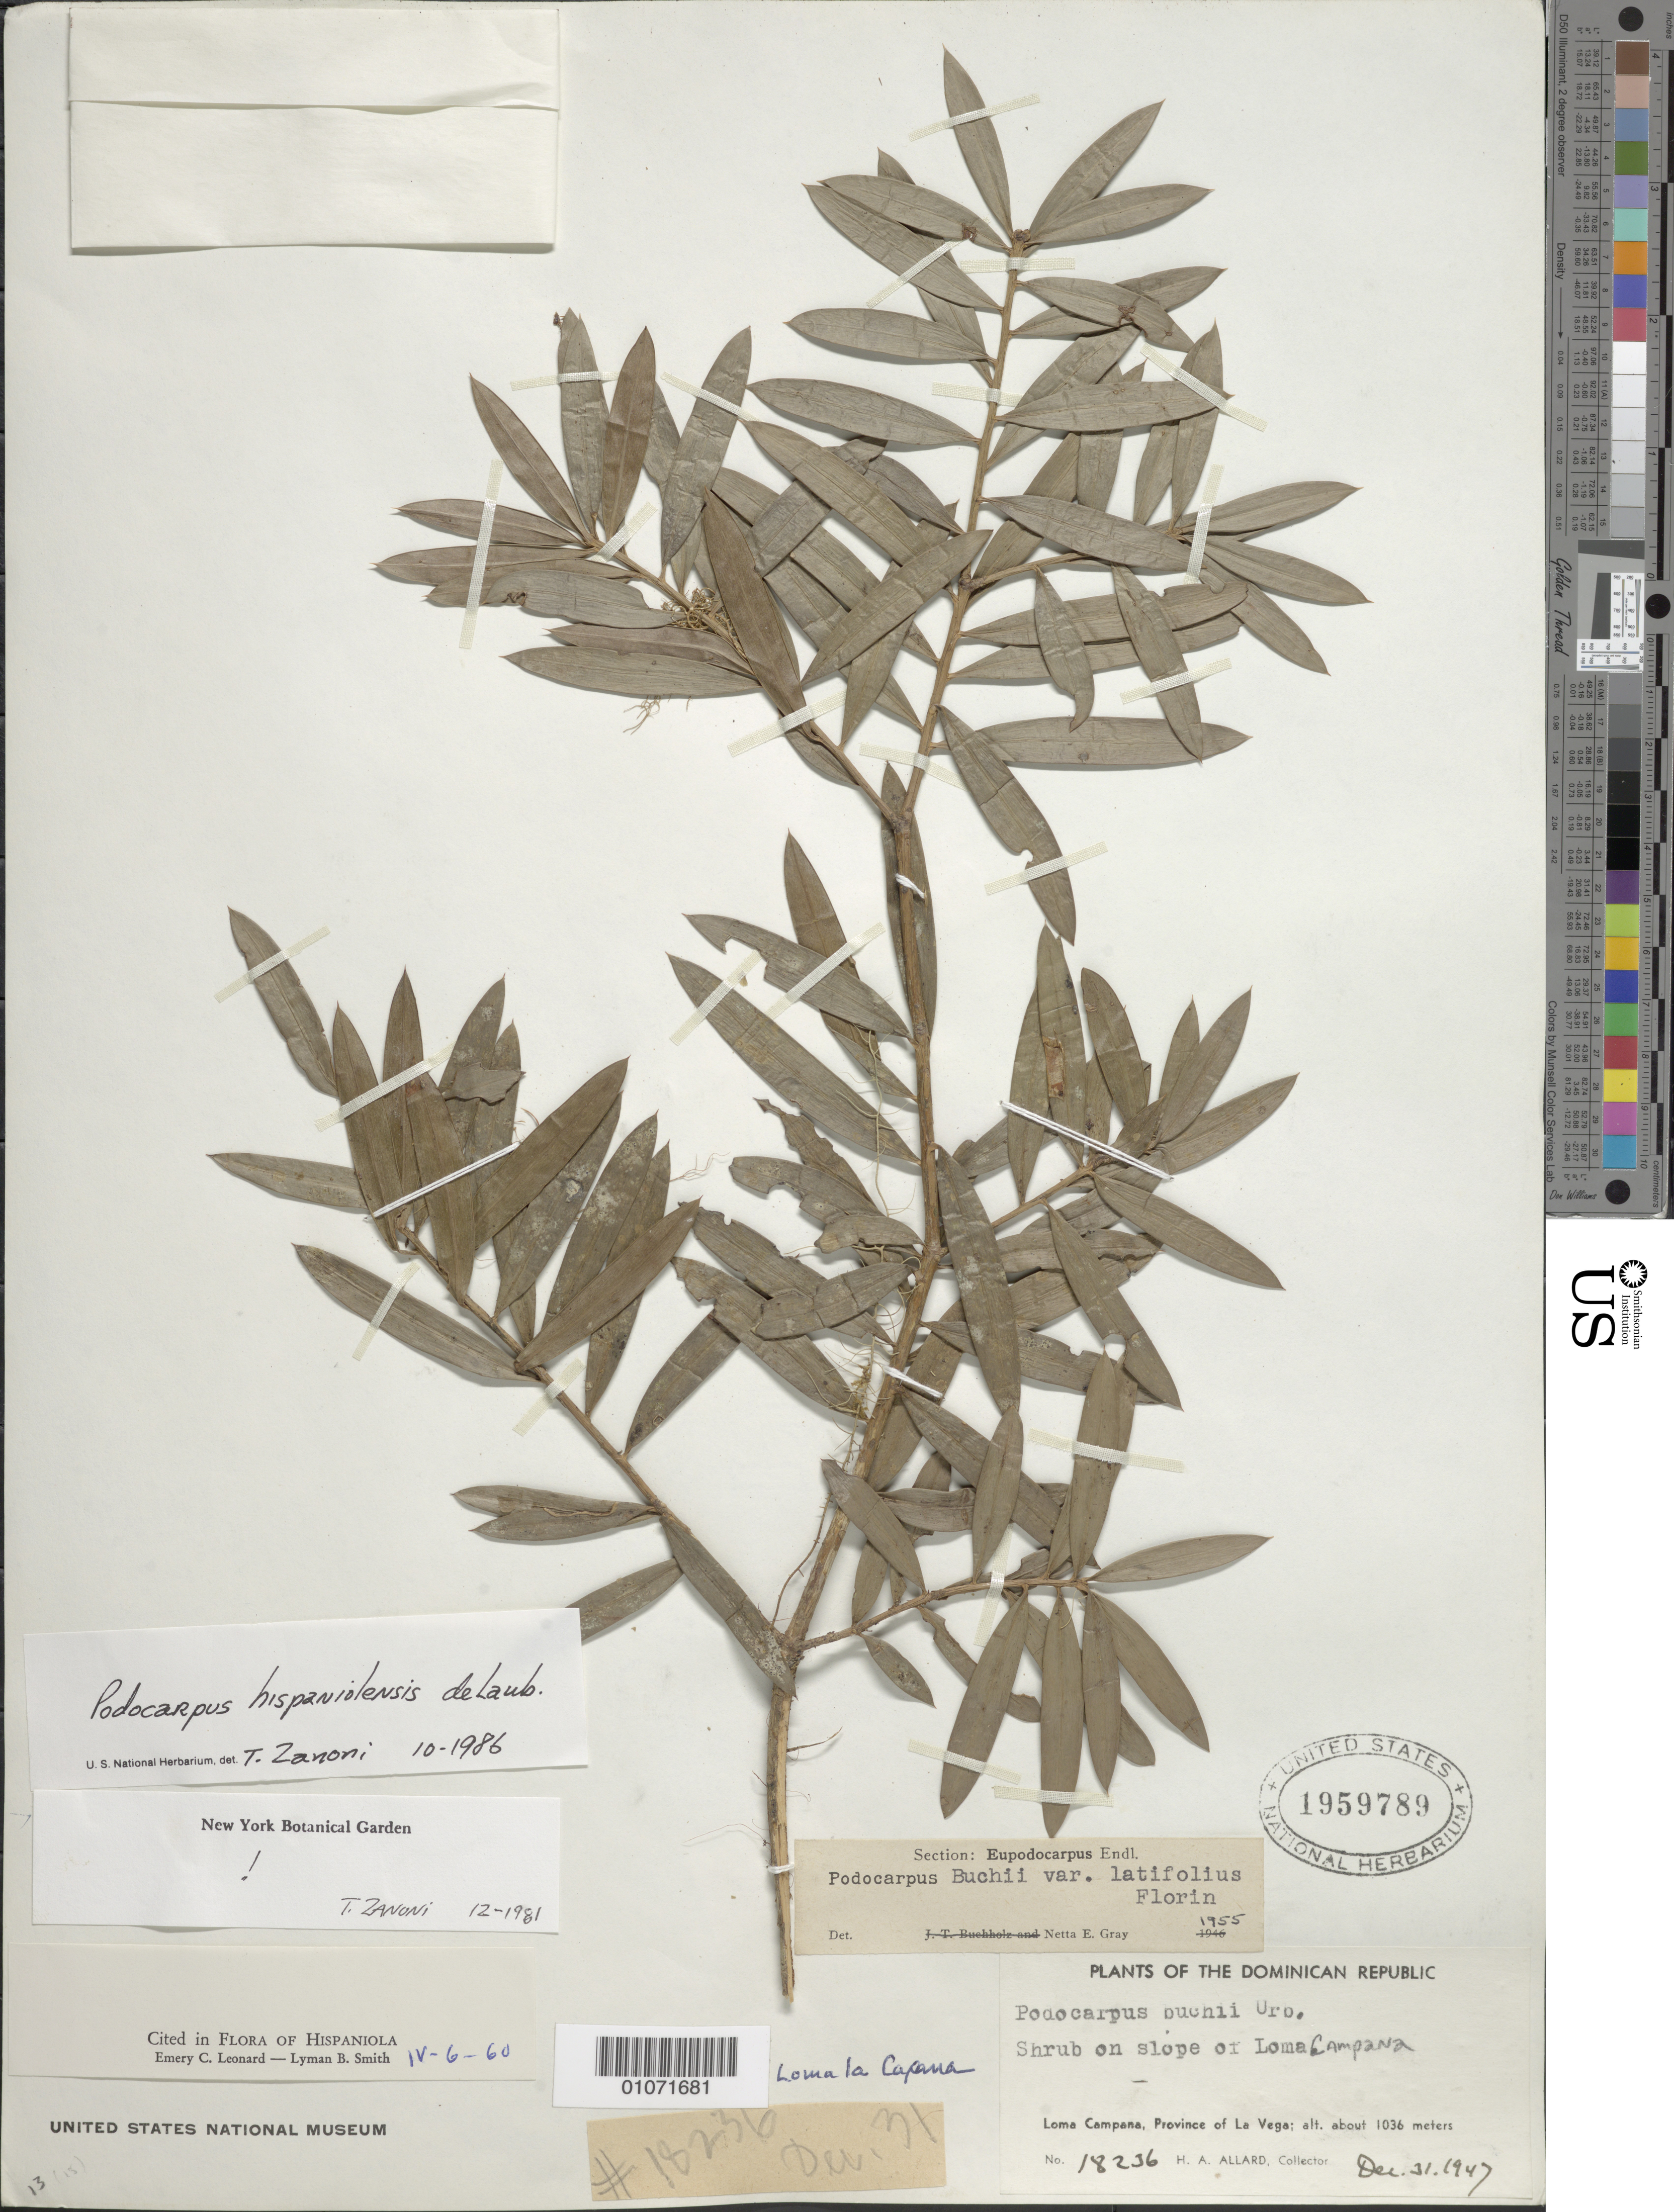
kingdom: Plantae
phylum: Tracheophyta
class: Pinopsida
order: Pinales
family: Podocarpaceae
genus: Podocarpus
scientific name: Podocarpus hispaniolensis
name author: de Laub.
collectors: H. A. Allard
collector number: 18236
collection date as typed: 31 Dec 1947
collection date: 1947-12-31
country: Dominican Republic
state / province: La Vega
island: Hispaniola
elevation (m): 1036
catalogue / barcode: US 1959789